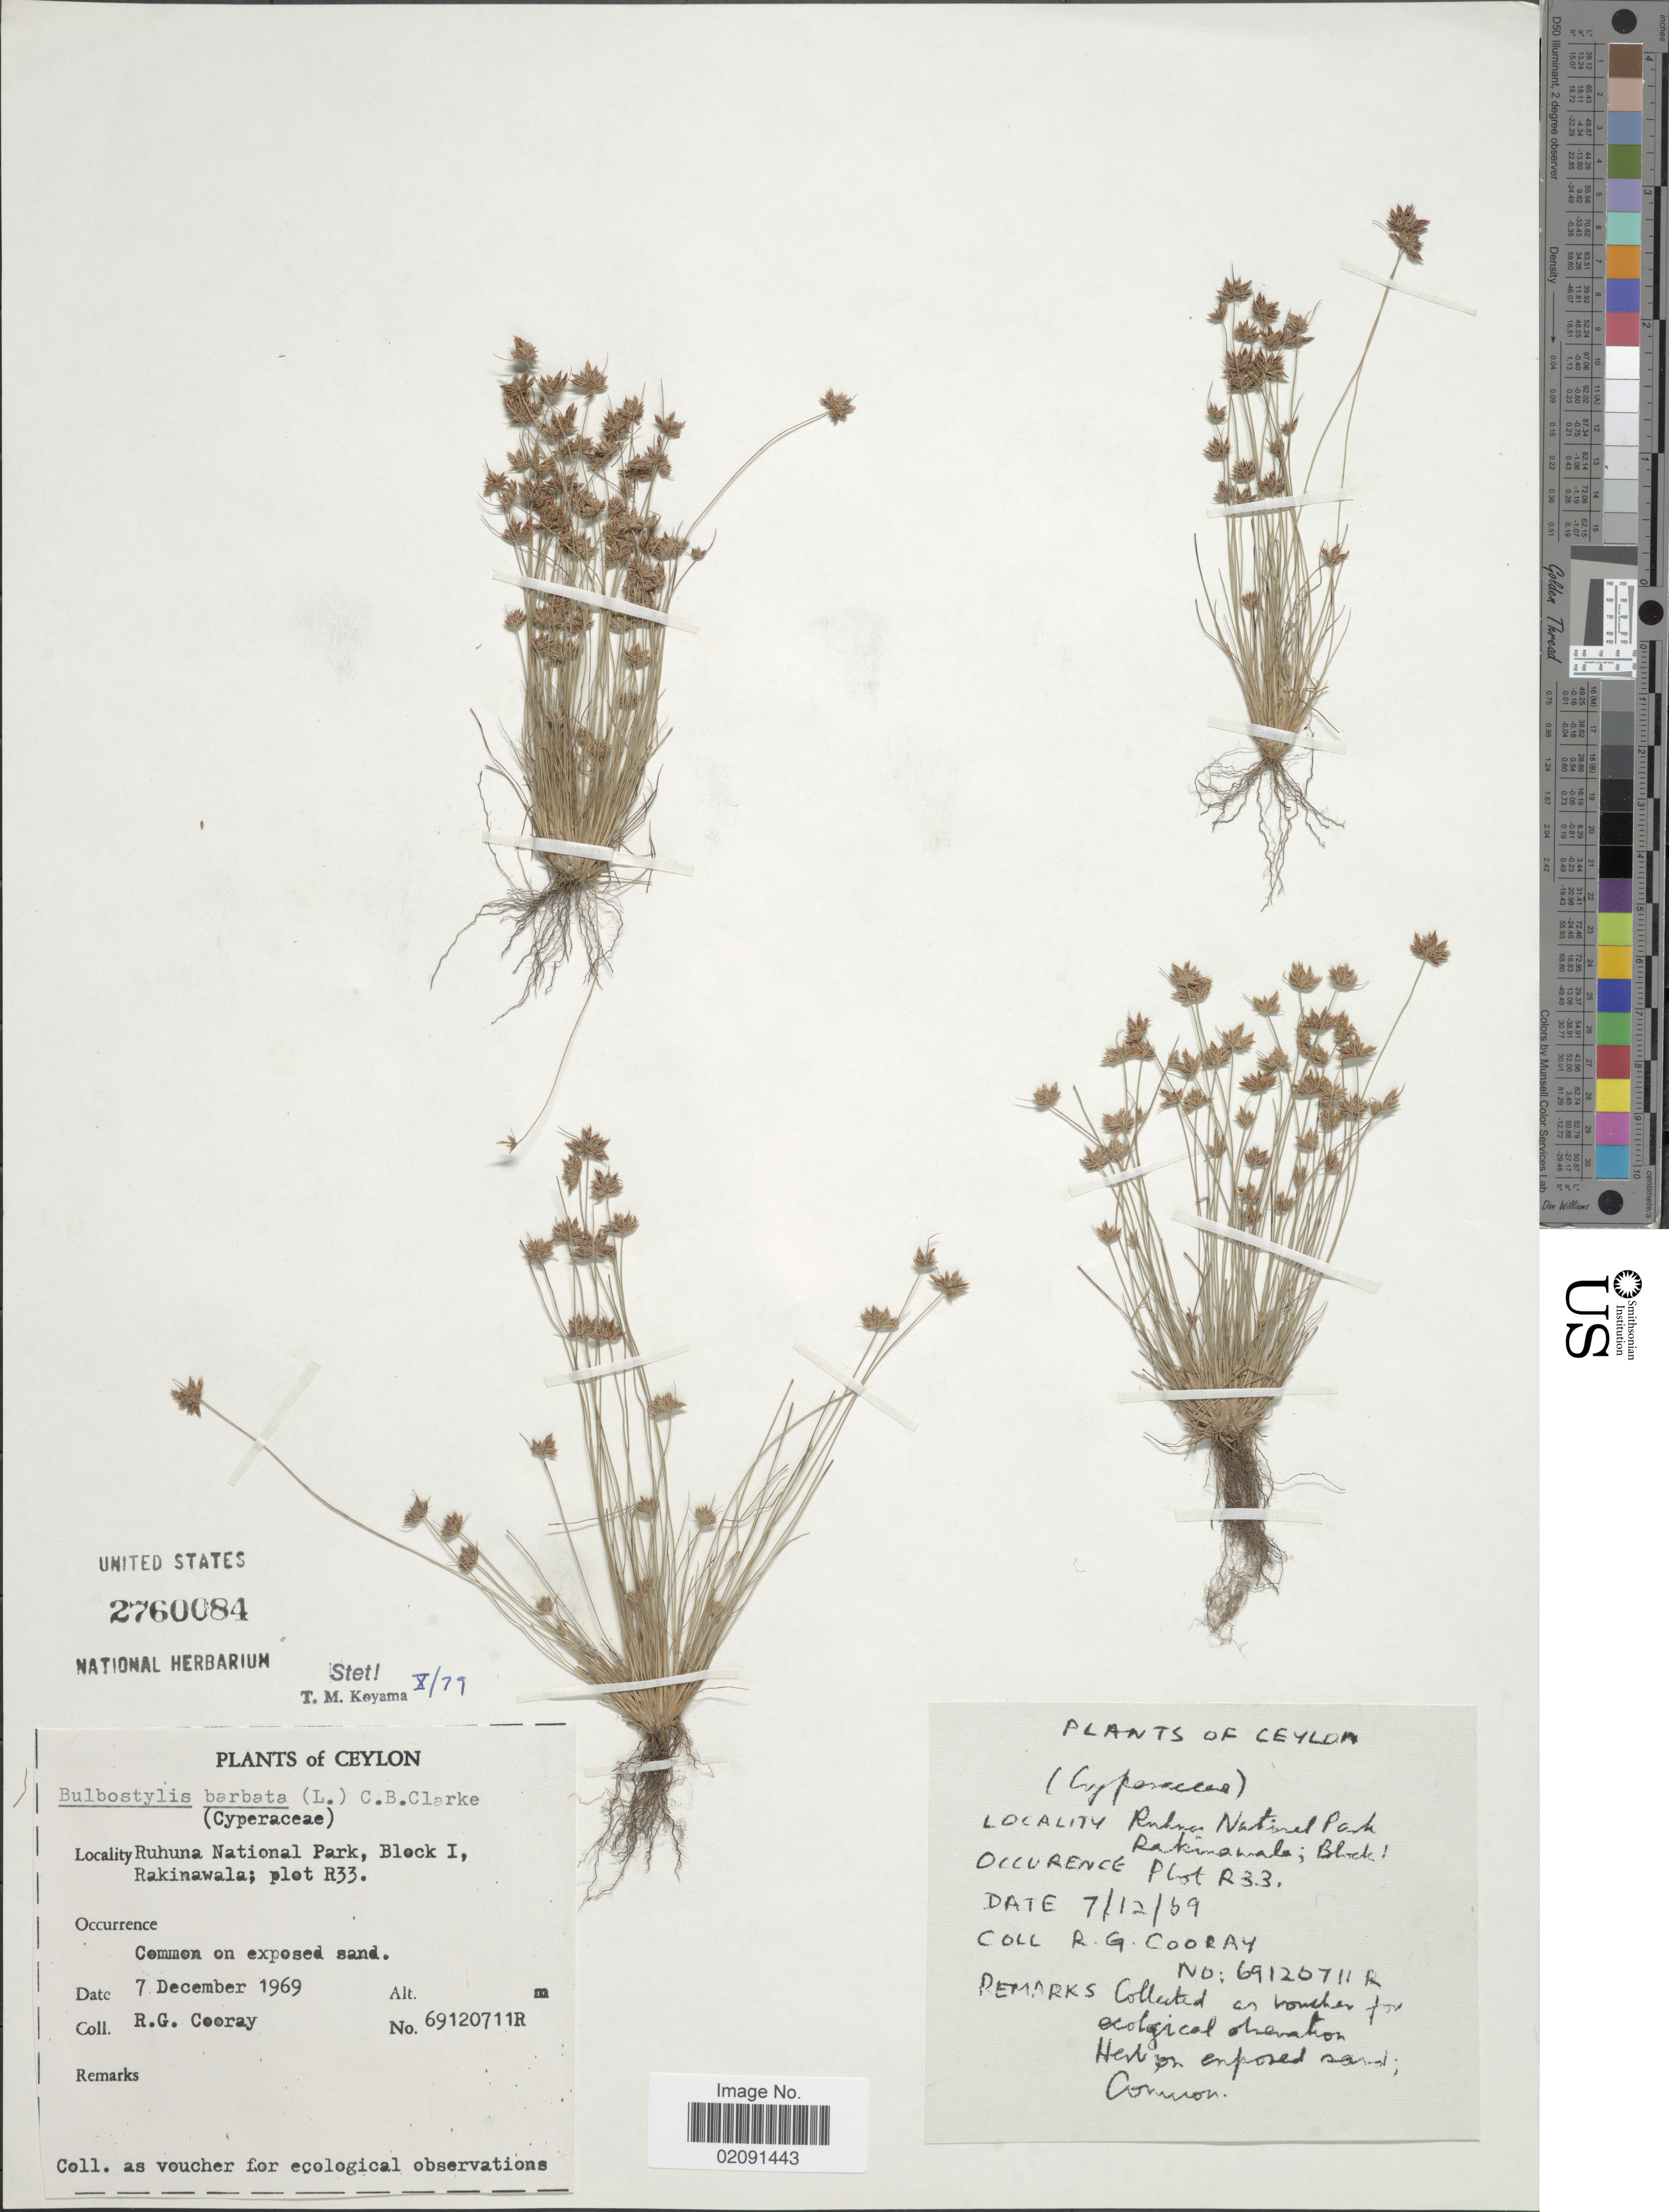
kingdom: Plantae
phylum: Tracheophyta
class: Liliopsida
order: Poales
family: Cyperaceae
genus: Bulbostylis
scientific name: Bulbostylis barbata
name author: (Rottb.) C.B. Clarke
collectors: R. Cooray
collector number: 69120711R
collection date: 1969-12-07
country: Sri Lanka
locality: Ceylon, Ruhuna National Park, Block I, Rakinawala; plot R33.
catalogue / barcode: US 2760084